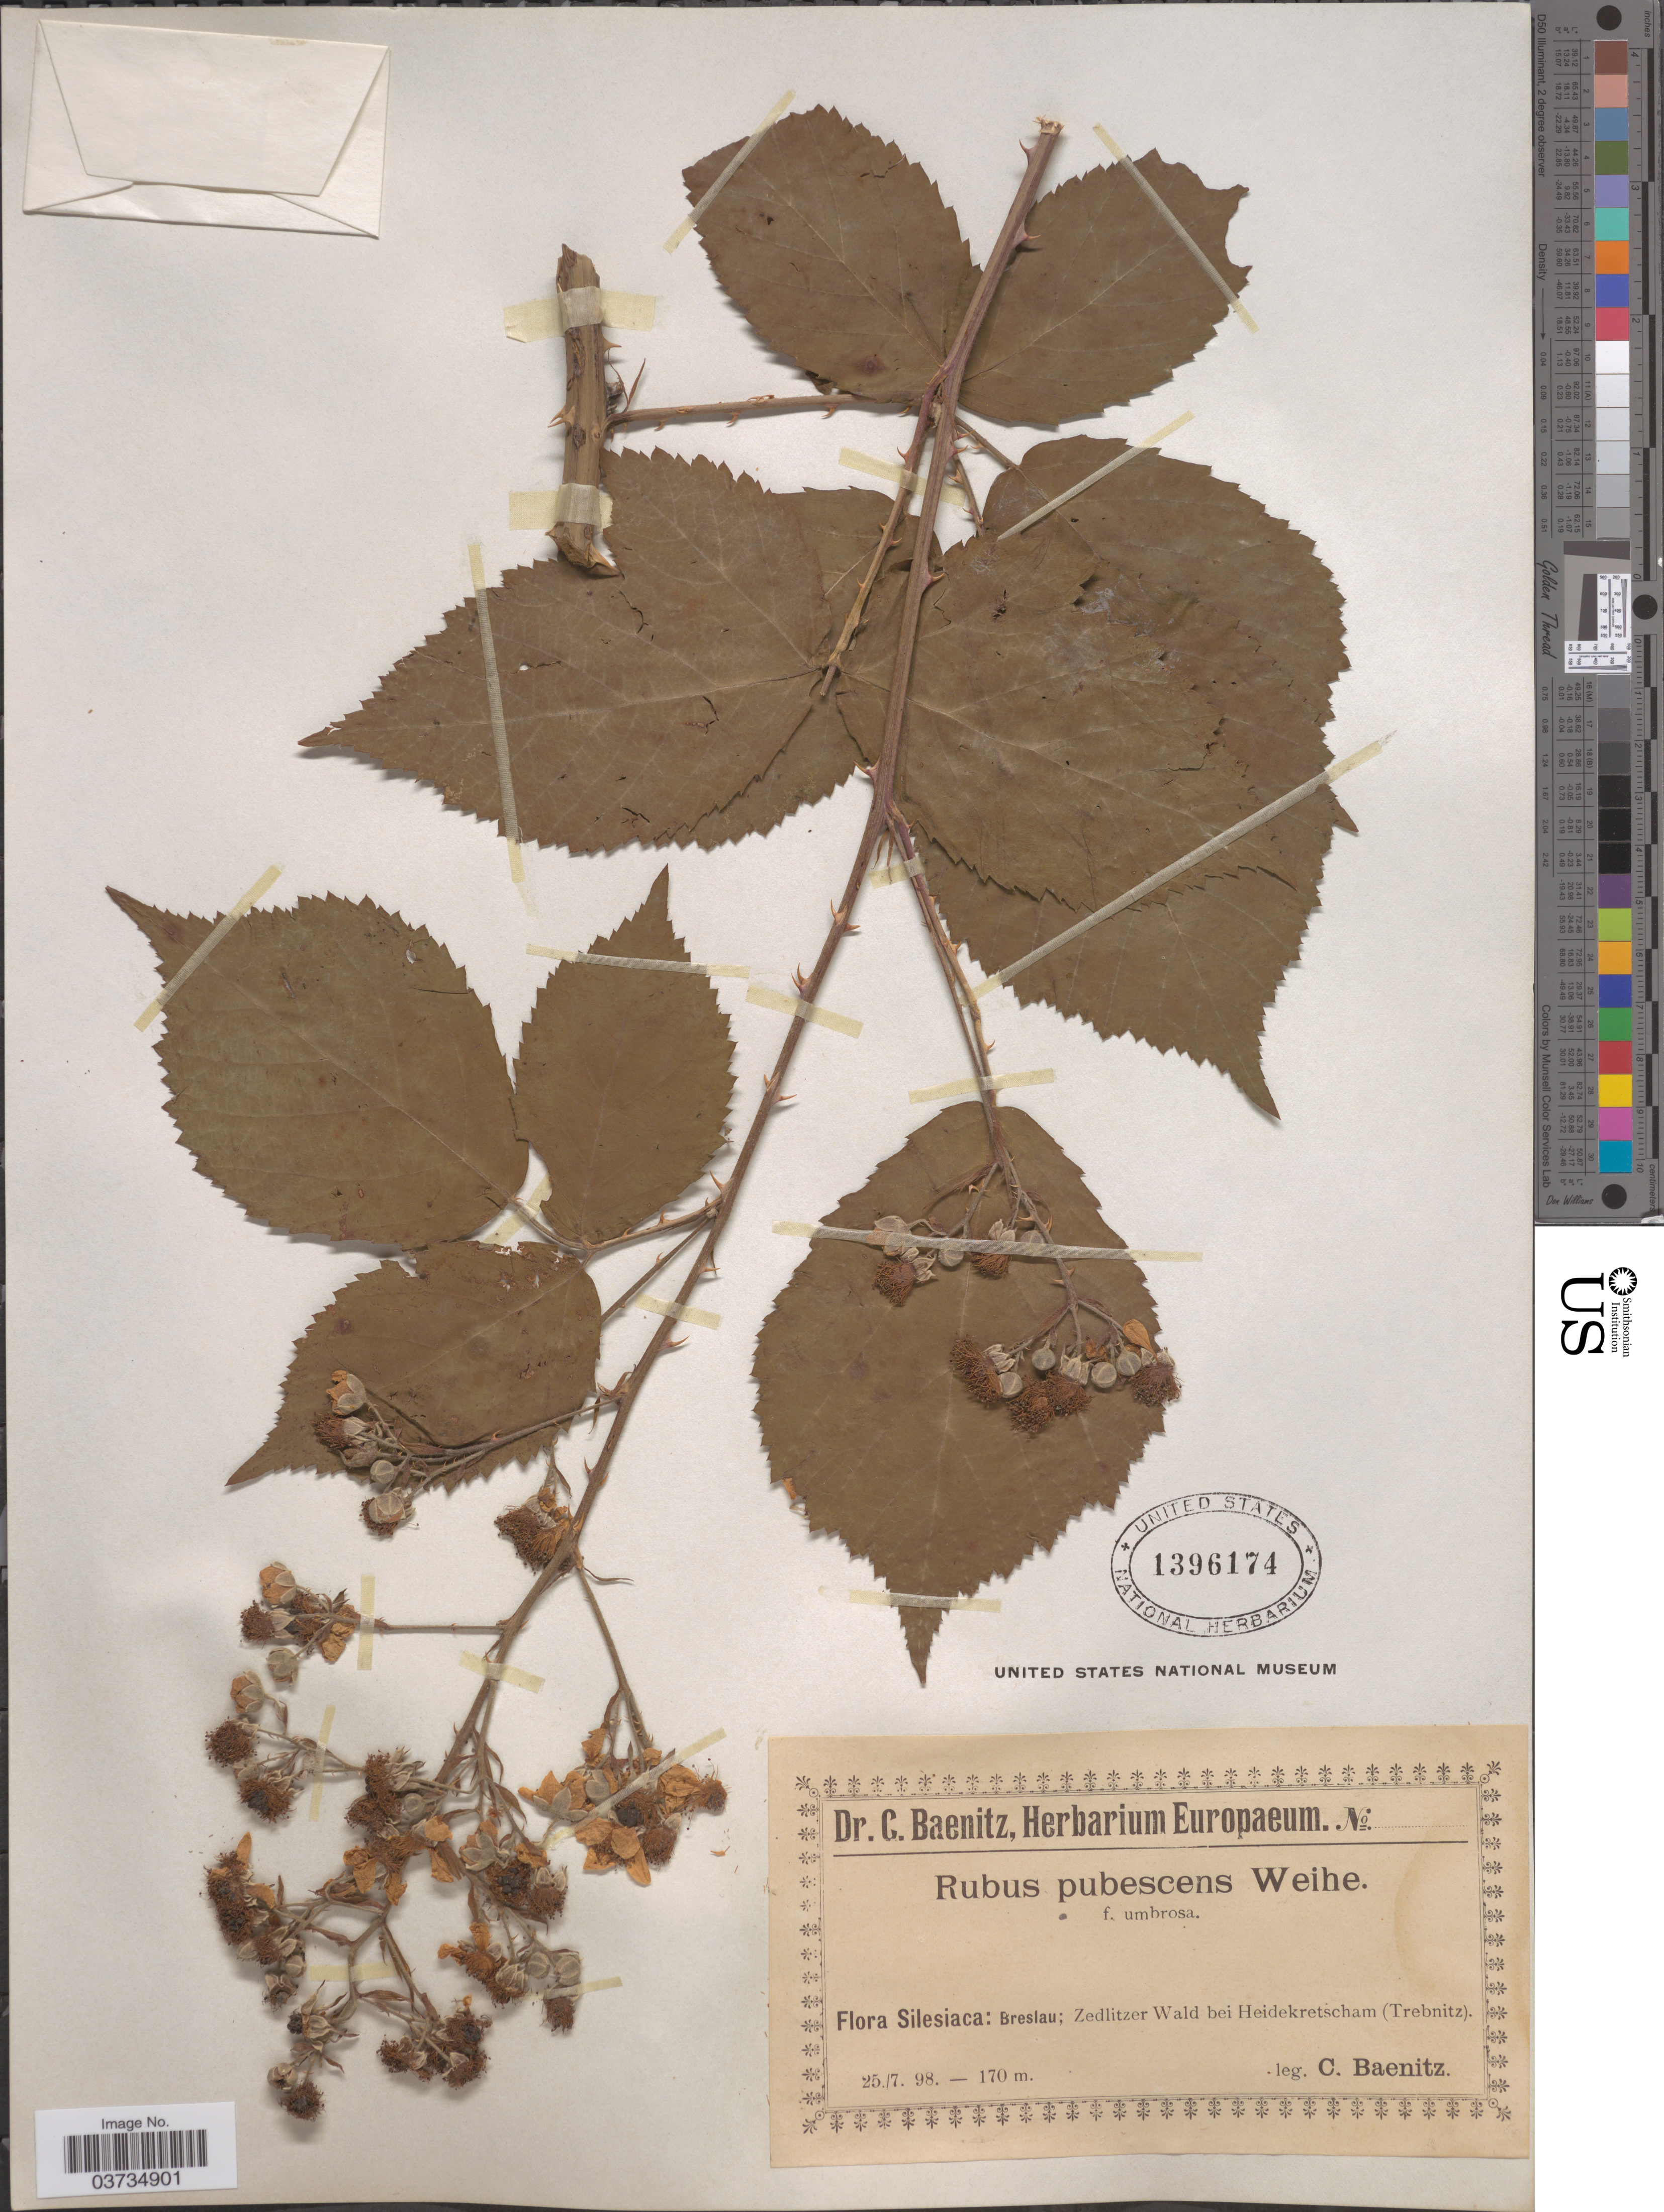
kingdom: Plantae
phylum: Tracheophyta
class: Magnoliopsida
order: Rosales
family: Rosaceae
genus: Rubus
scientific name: Rubus pubescens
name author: Raf.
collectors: C. G. Baenitz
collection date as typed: Transcribed d/m/y: 25/7/98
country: Poland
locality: Silesiaca: Breslau; Zedlitzer Wald bei Heidekretscham (Trebnitz).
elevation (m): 170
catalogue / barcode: US 1396174